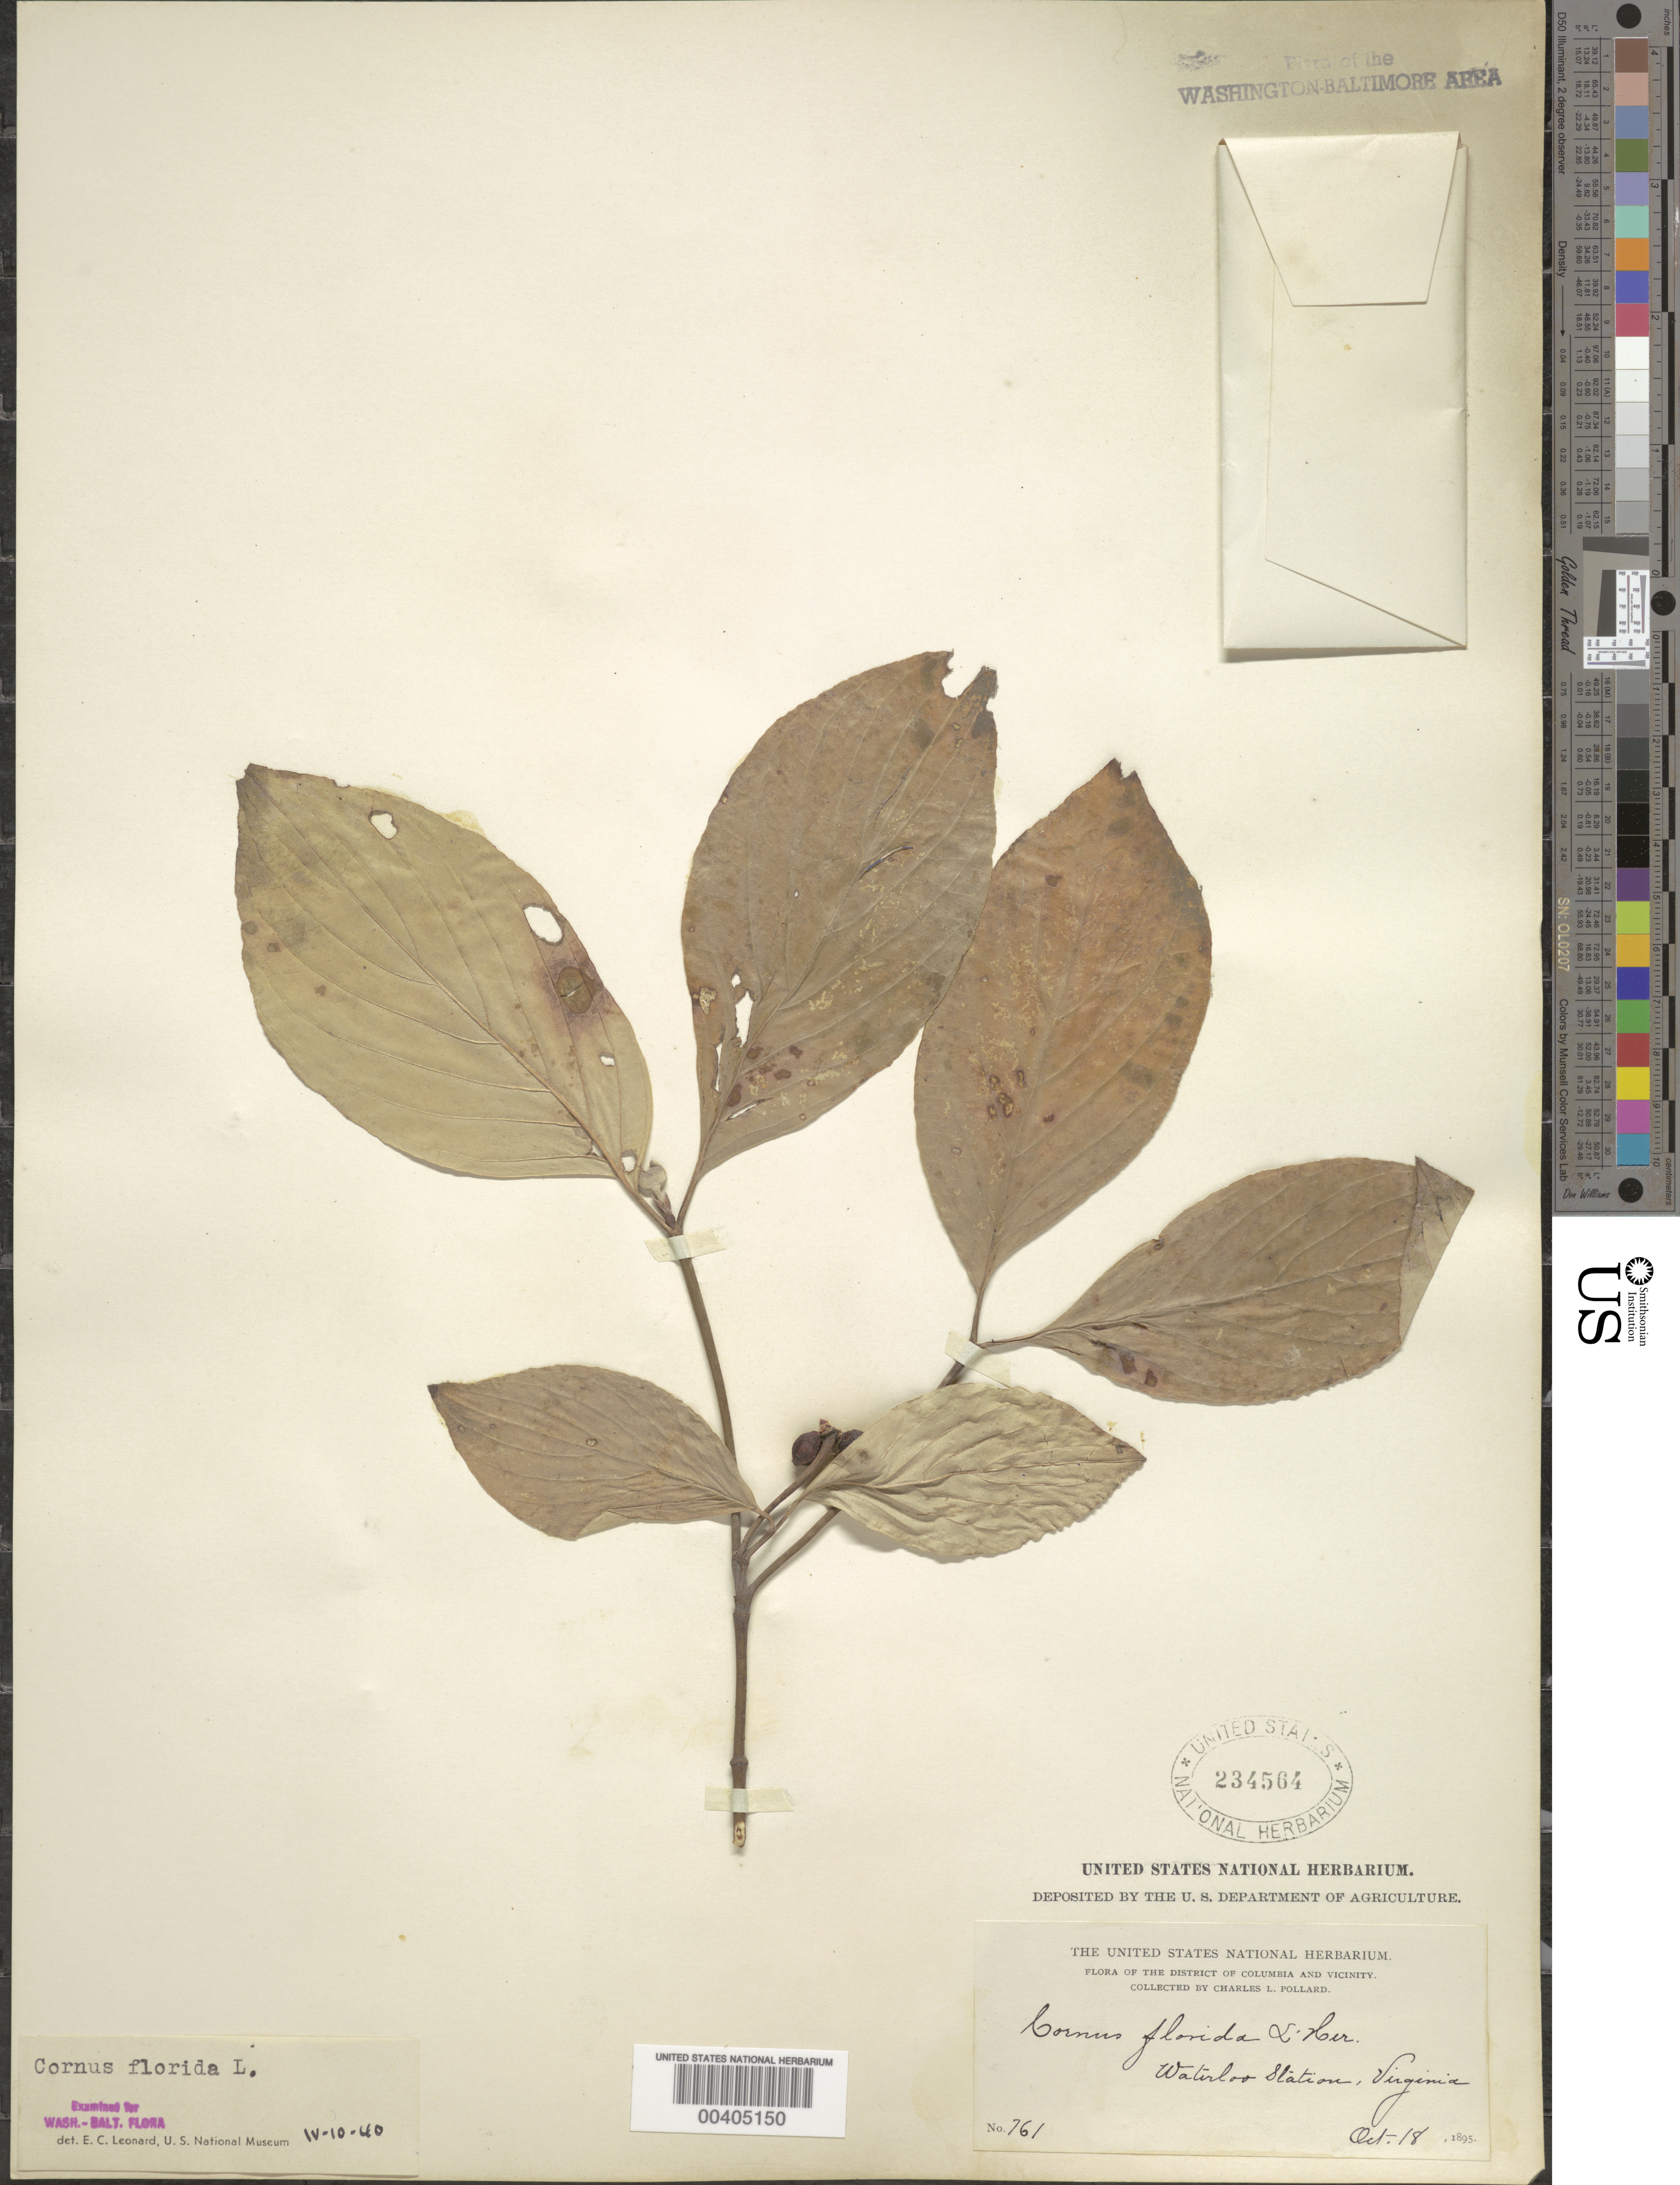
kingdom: Plantae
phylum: Tracheophyta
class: Magnoliopsida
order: Cornales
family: Cornaceae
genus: Cornus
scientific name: Cornus florida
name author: L.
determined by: Leonard, Emery C., (US)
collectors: C. L. Pollard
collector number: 761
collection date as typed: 18 Oct 1895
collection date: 1895-10-18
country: United States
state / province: Virginia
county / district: Arlington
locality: Waterloo Station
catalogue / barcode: US 234564